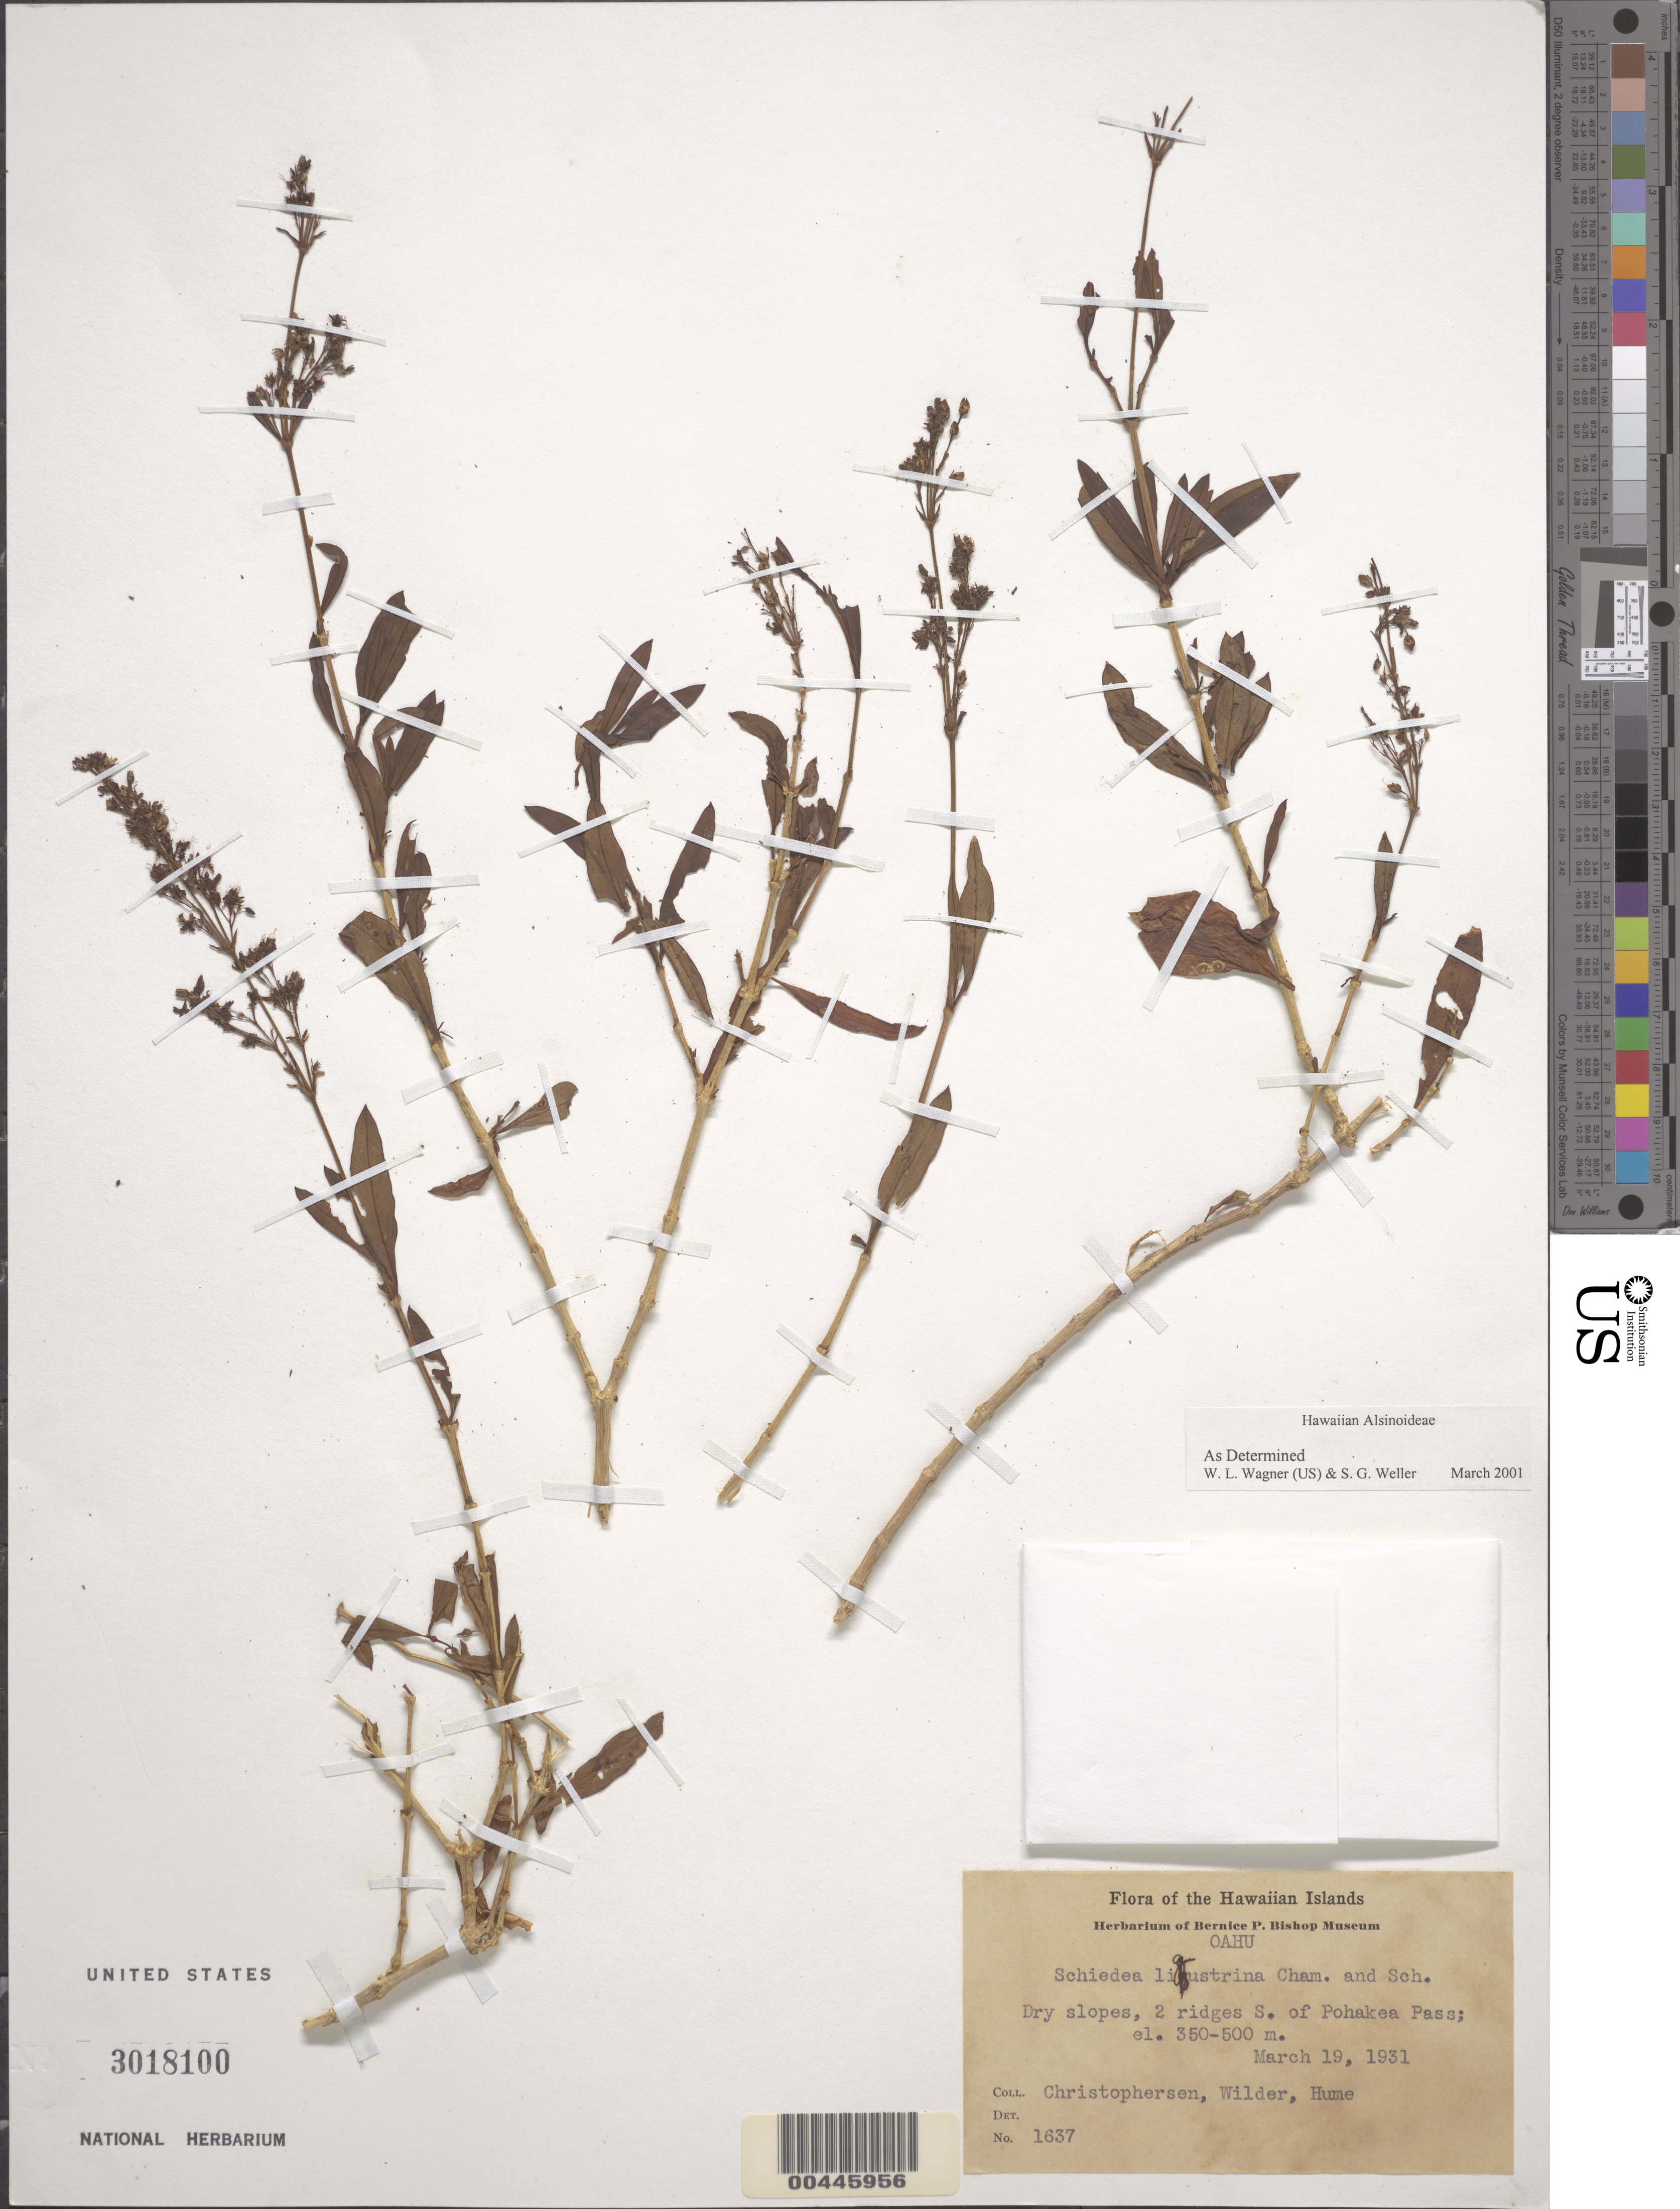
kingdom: Plantae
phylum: Tracheophyta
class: Magnoliopsida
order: Caryophyllales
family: Caryophyllaceae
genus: Schiedea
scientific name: Schiedea ligustrina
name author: Cham. & Schltdl.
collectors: E. Christophersen, G. Wilder & E. Hume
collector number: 1637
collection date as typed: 19 Mar 1931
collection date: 1931-03-19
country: United States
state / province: Hawaii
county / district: Honolulu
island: Oahu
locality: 2 ridges S of Pohakea Pass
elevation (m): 350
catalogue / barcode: US 3018100